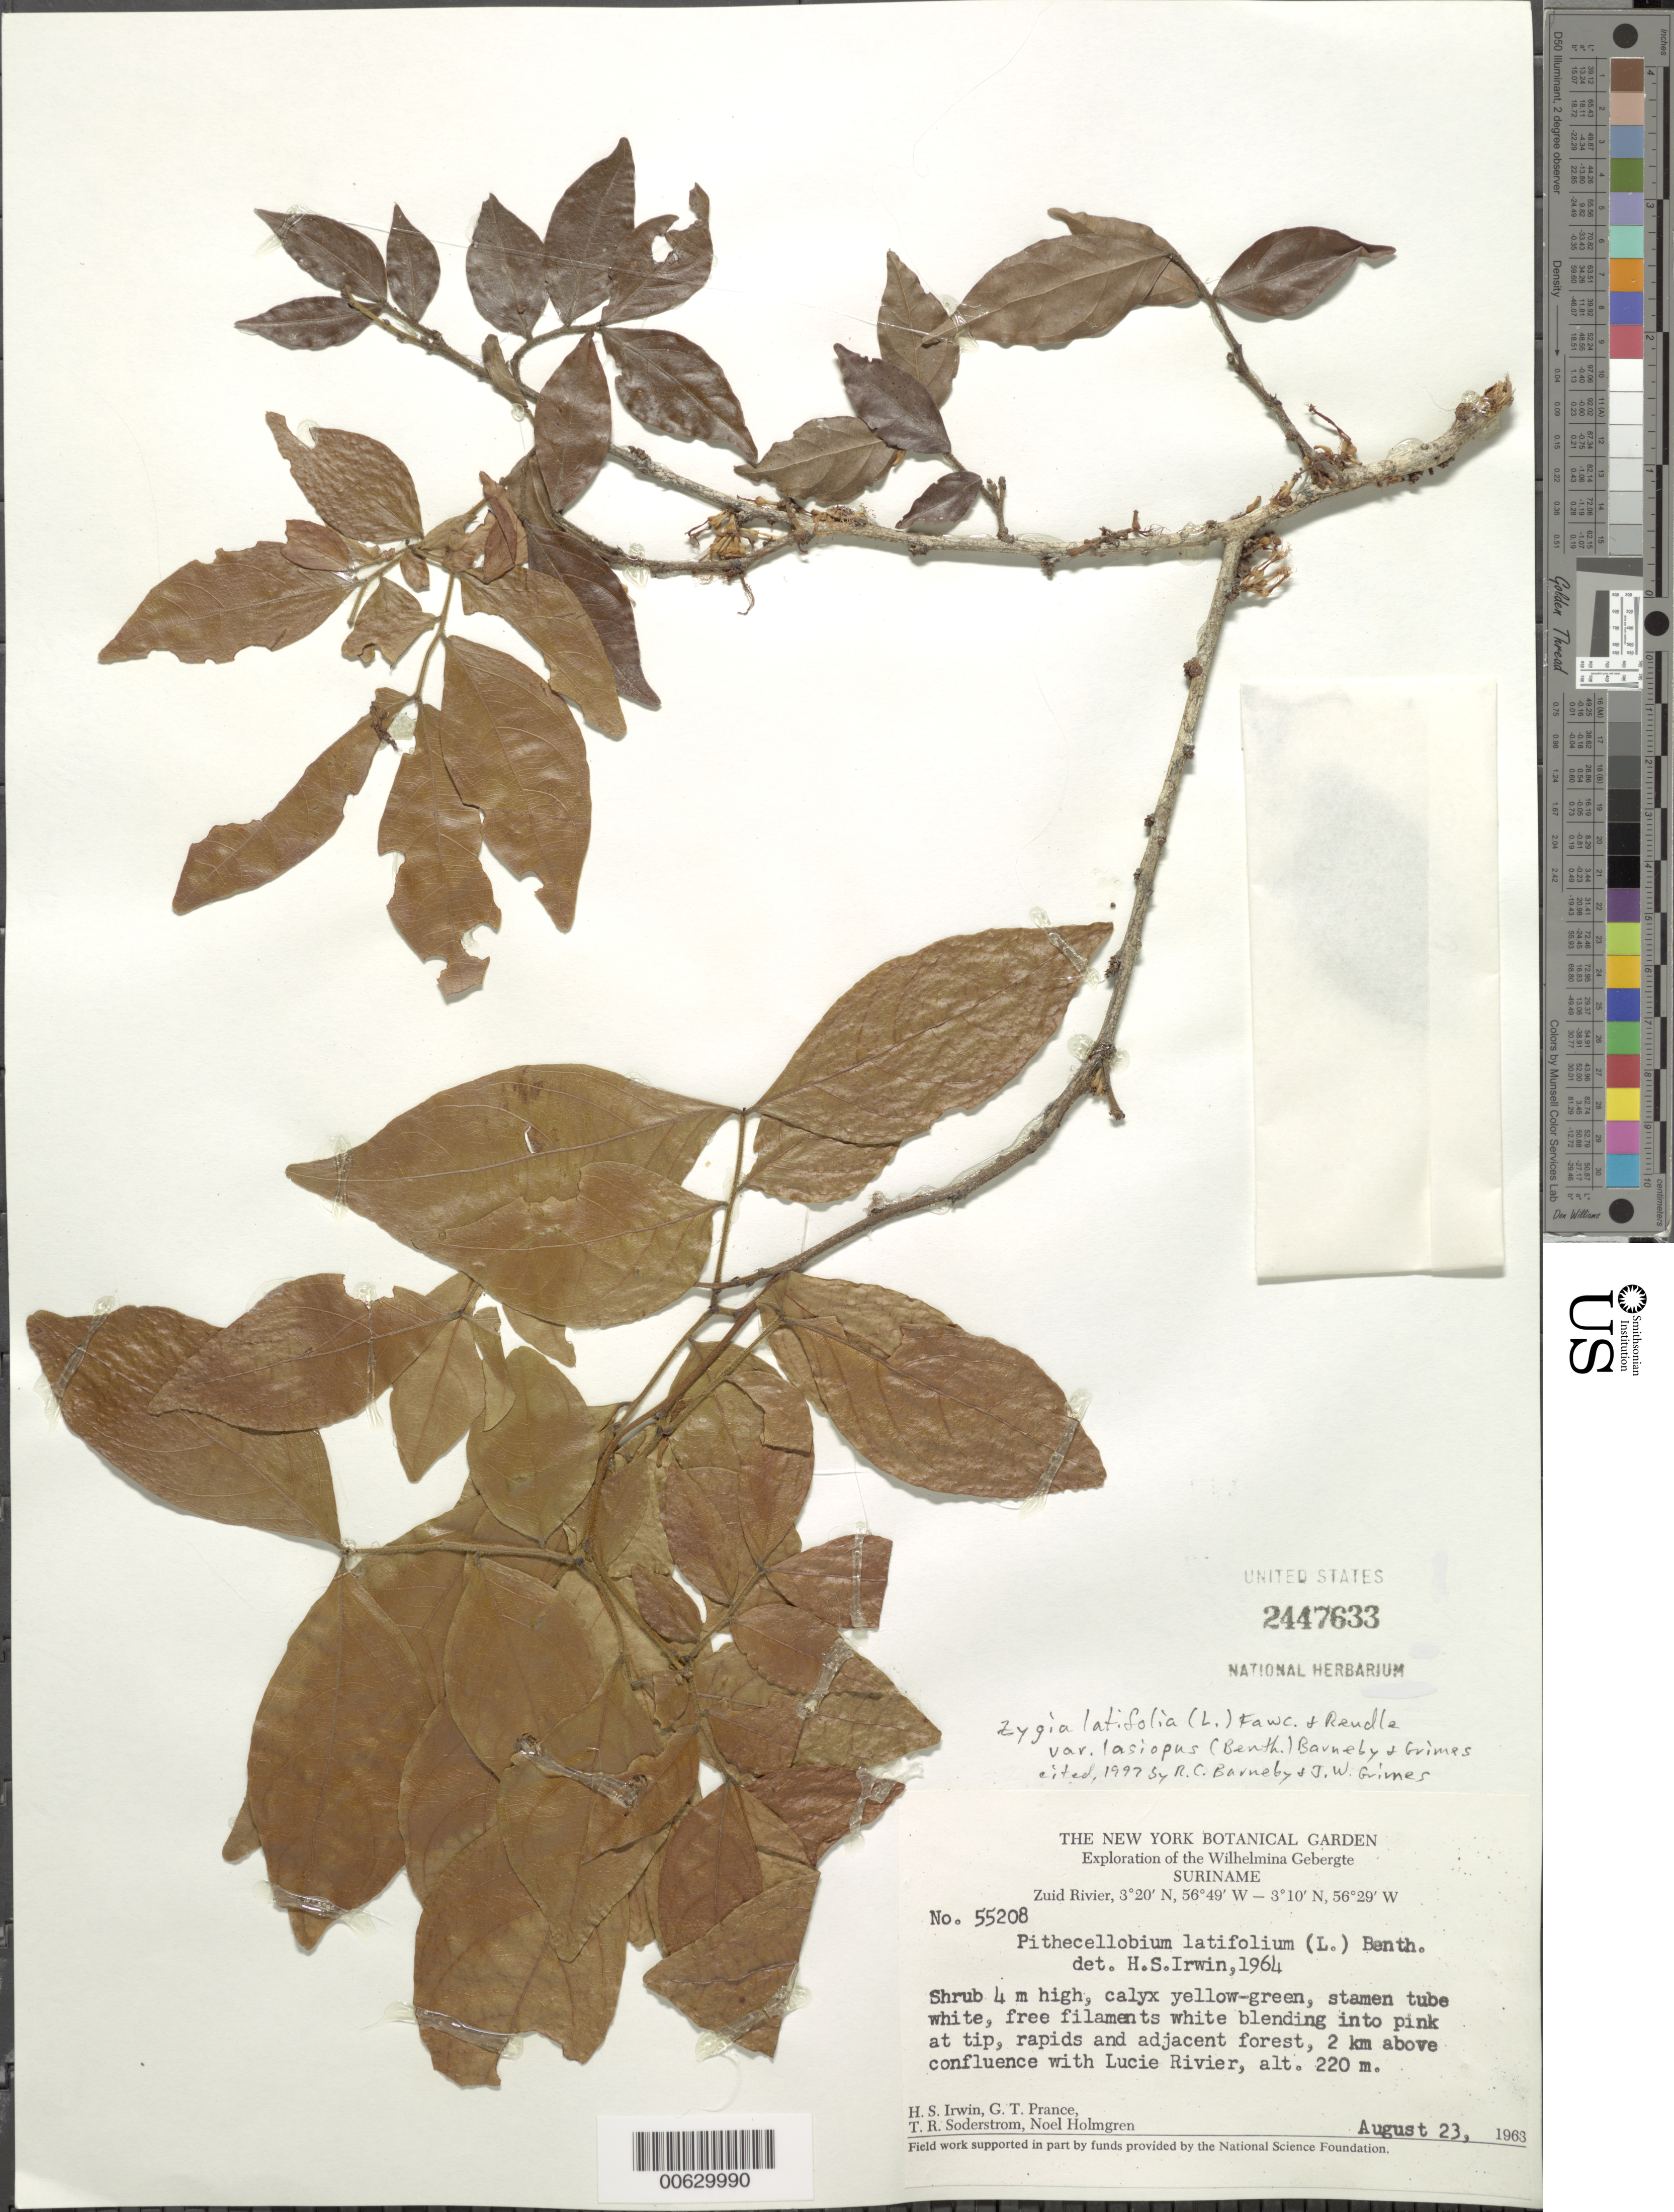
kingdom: Plantae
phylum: Tracheophyta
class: Magnoliopsida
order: Fabales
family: Fabaceae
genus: Zygia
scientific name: Zygia latifolia var. lasiopus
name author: (Benth.) Barneby & J.W. Grimes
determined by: Barneby, R. C.; Grimes, J. W.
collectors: H. Irwin, G. T. Prance, T. R. Soderstrom & N. H. Holmgren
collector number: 55208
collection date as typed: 23-Aug-63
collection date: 1963-08-23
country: Suriname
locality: Zuid River, 2 km above confluence with Lucie R., Wilhelmina Gebergte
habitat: Rapids, adjacent forest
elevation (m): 220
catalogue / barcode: US 2447633